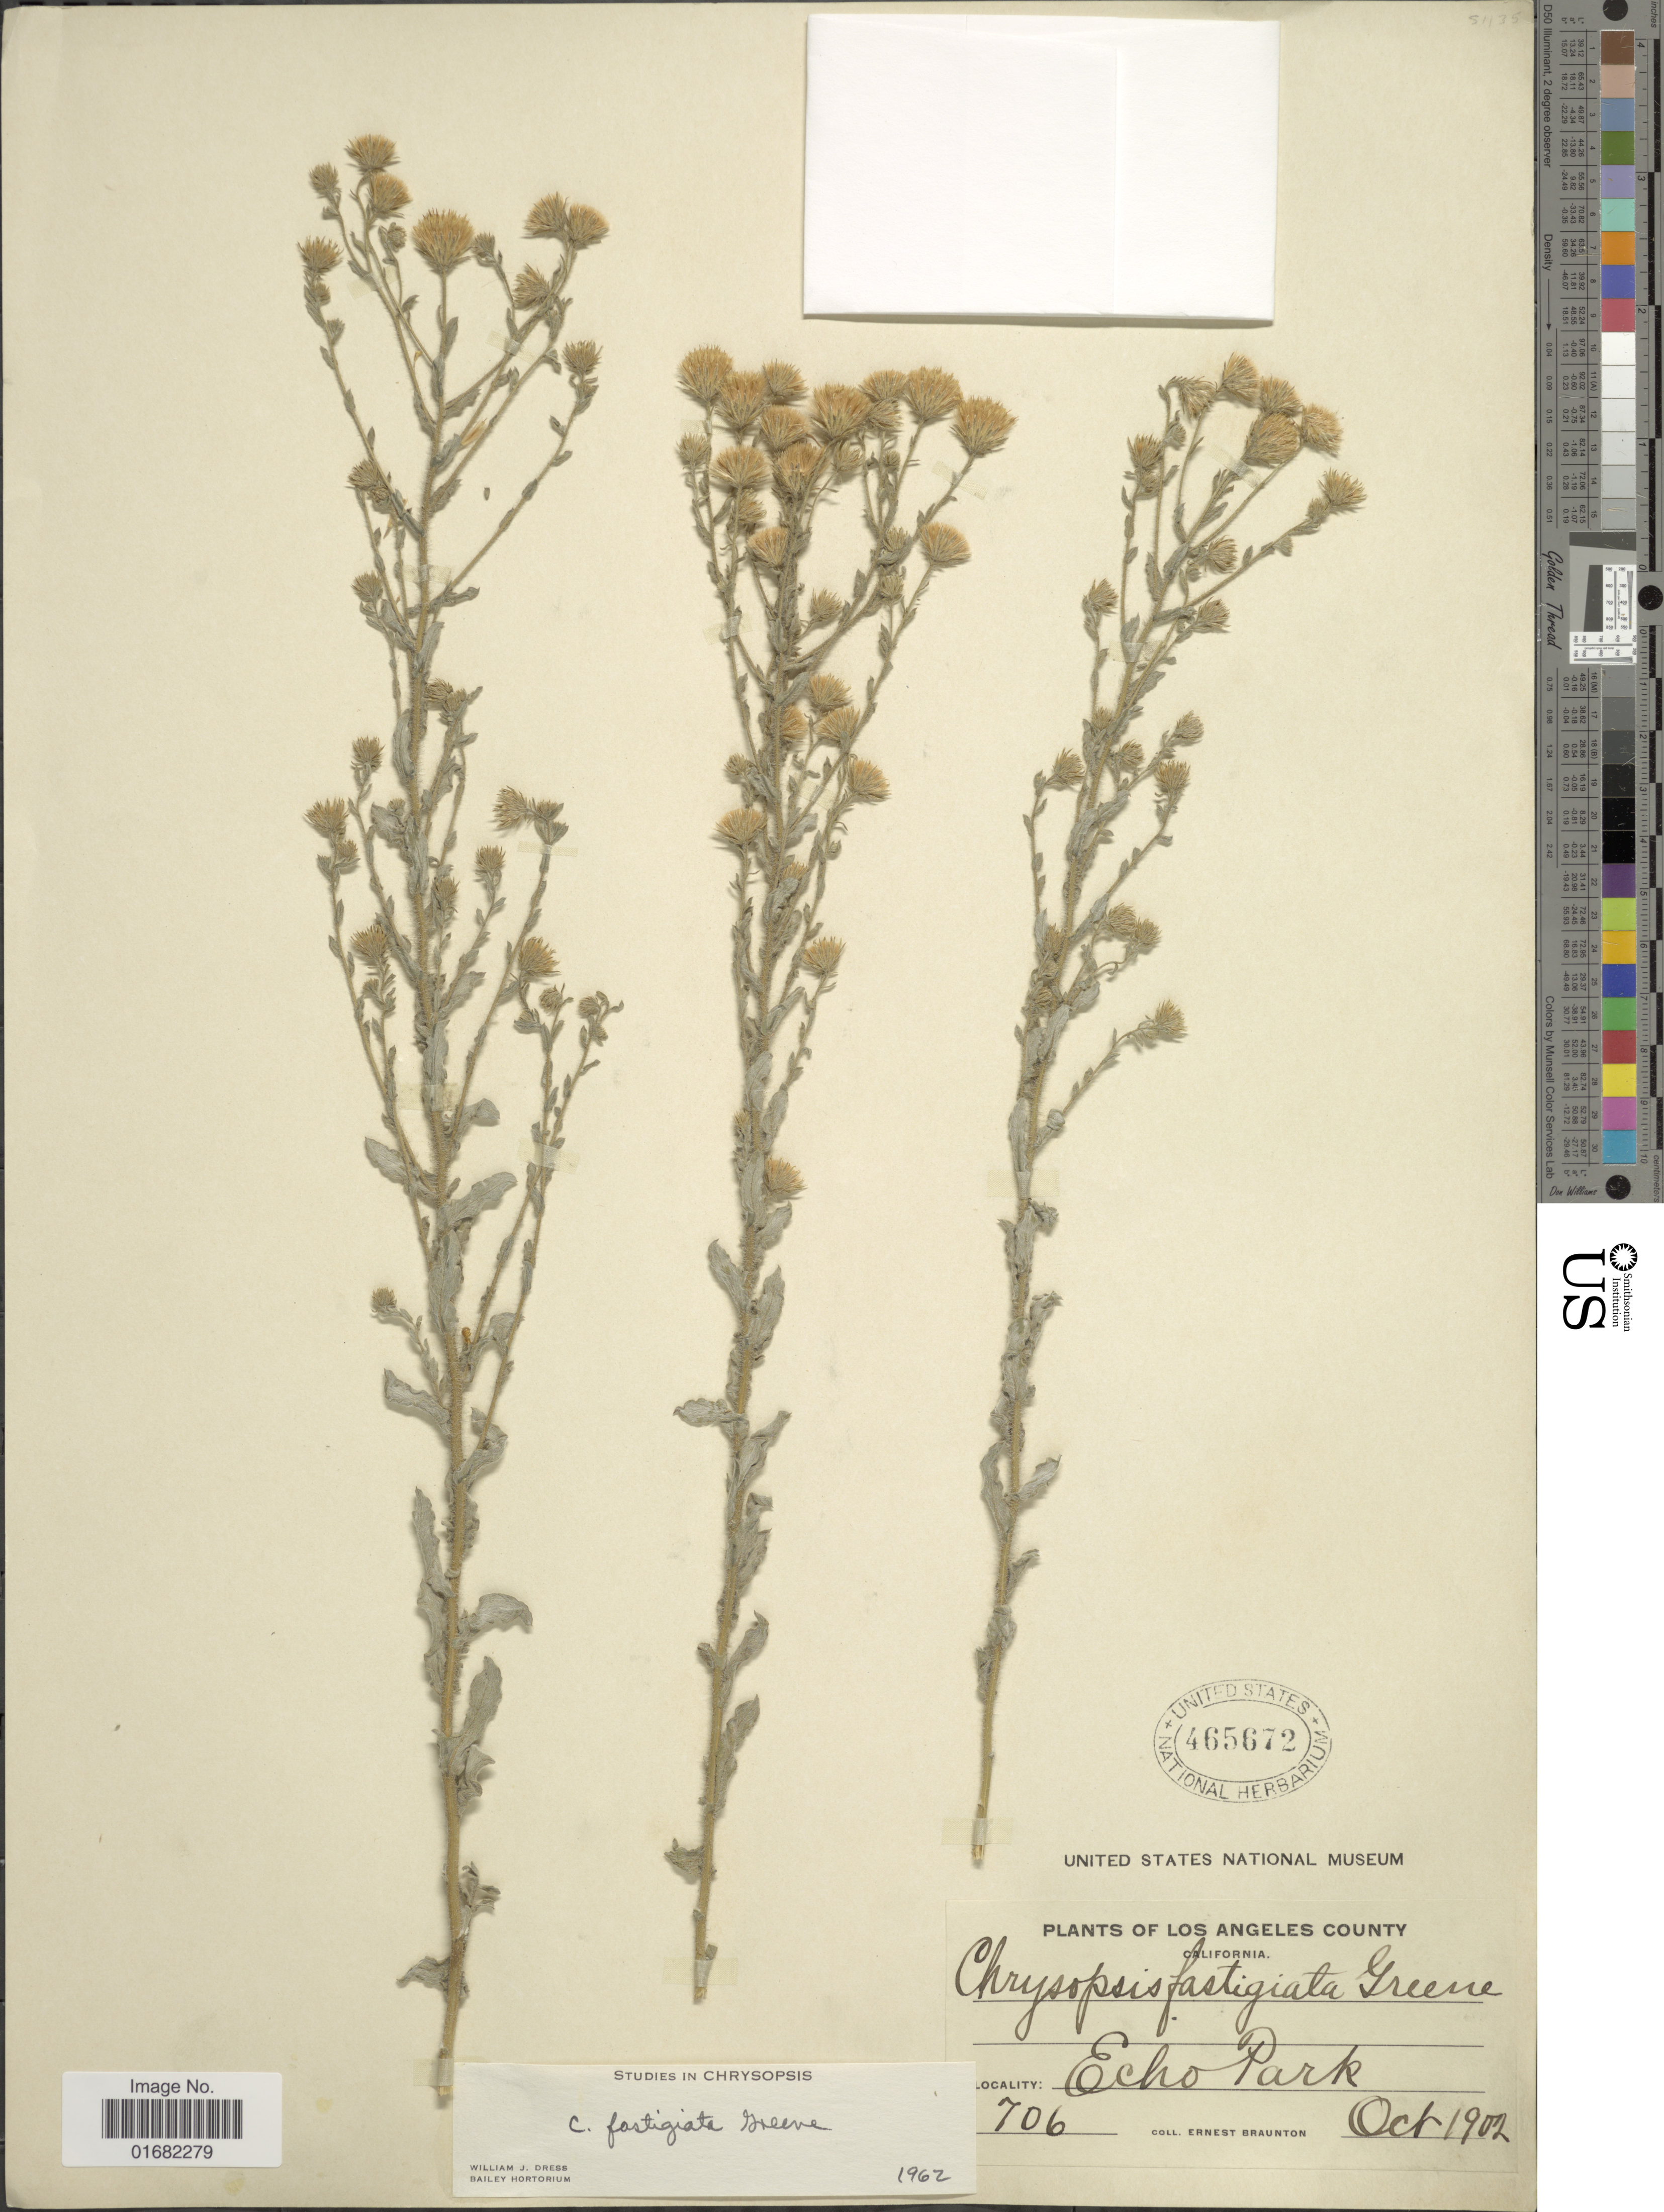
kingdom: Plantae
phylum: Tracheophyta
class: Magnoliopsida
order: Asterales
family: Asteraceae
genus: Heterotheca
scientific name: Heterotheca fastigiata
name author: (Greene) V.L. Harms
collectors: E. Braunton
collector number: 706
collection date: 1902-10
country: United States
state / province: California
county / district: Los Angeles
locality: Los Angeles County. Echo Park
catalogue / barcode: US 465672